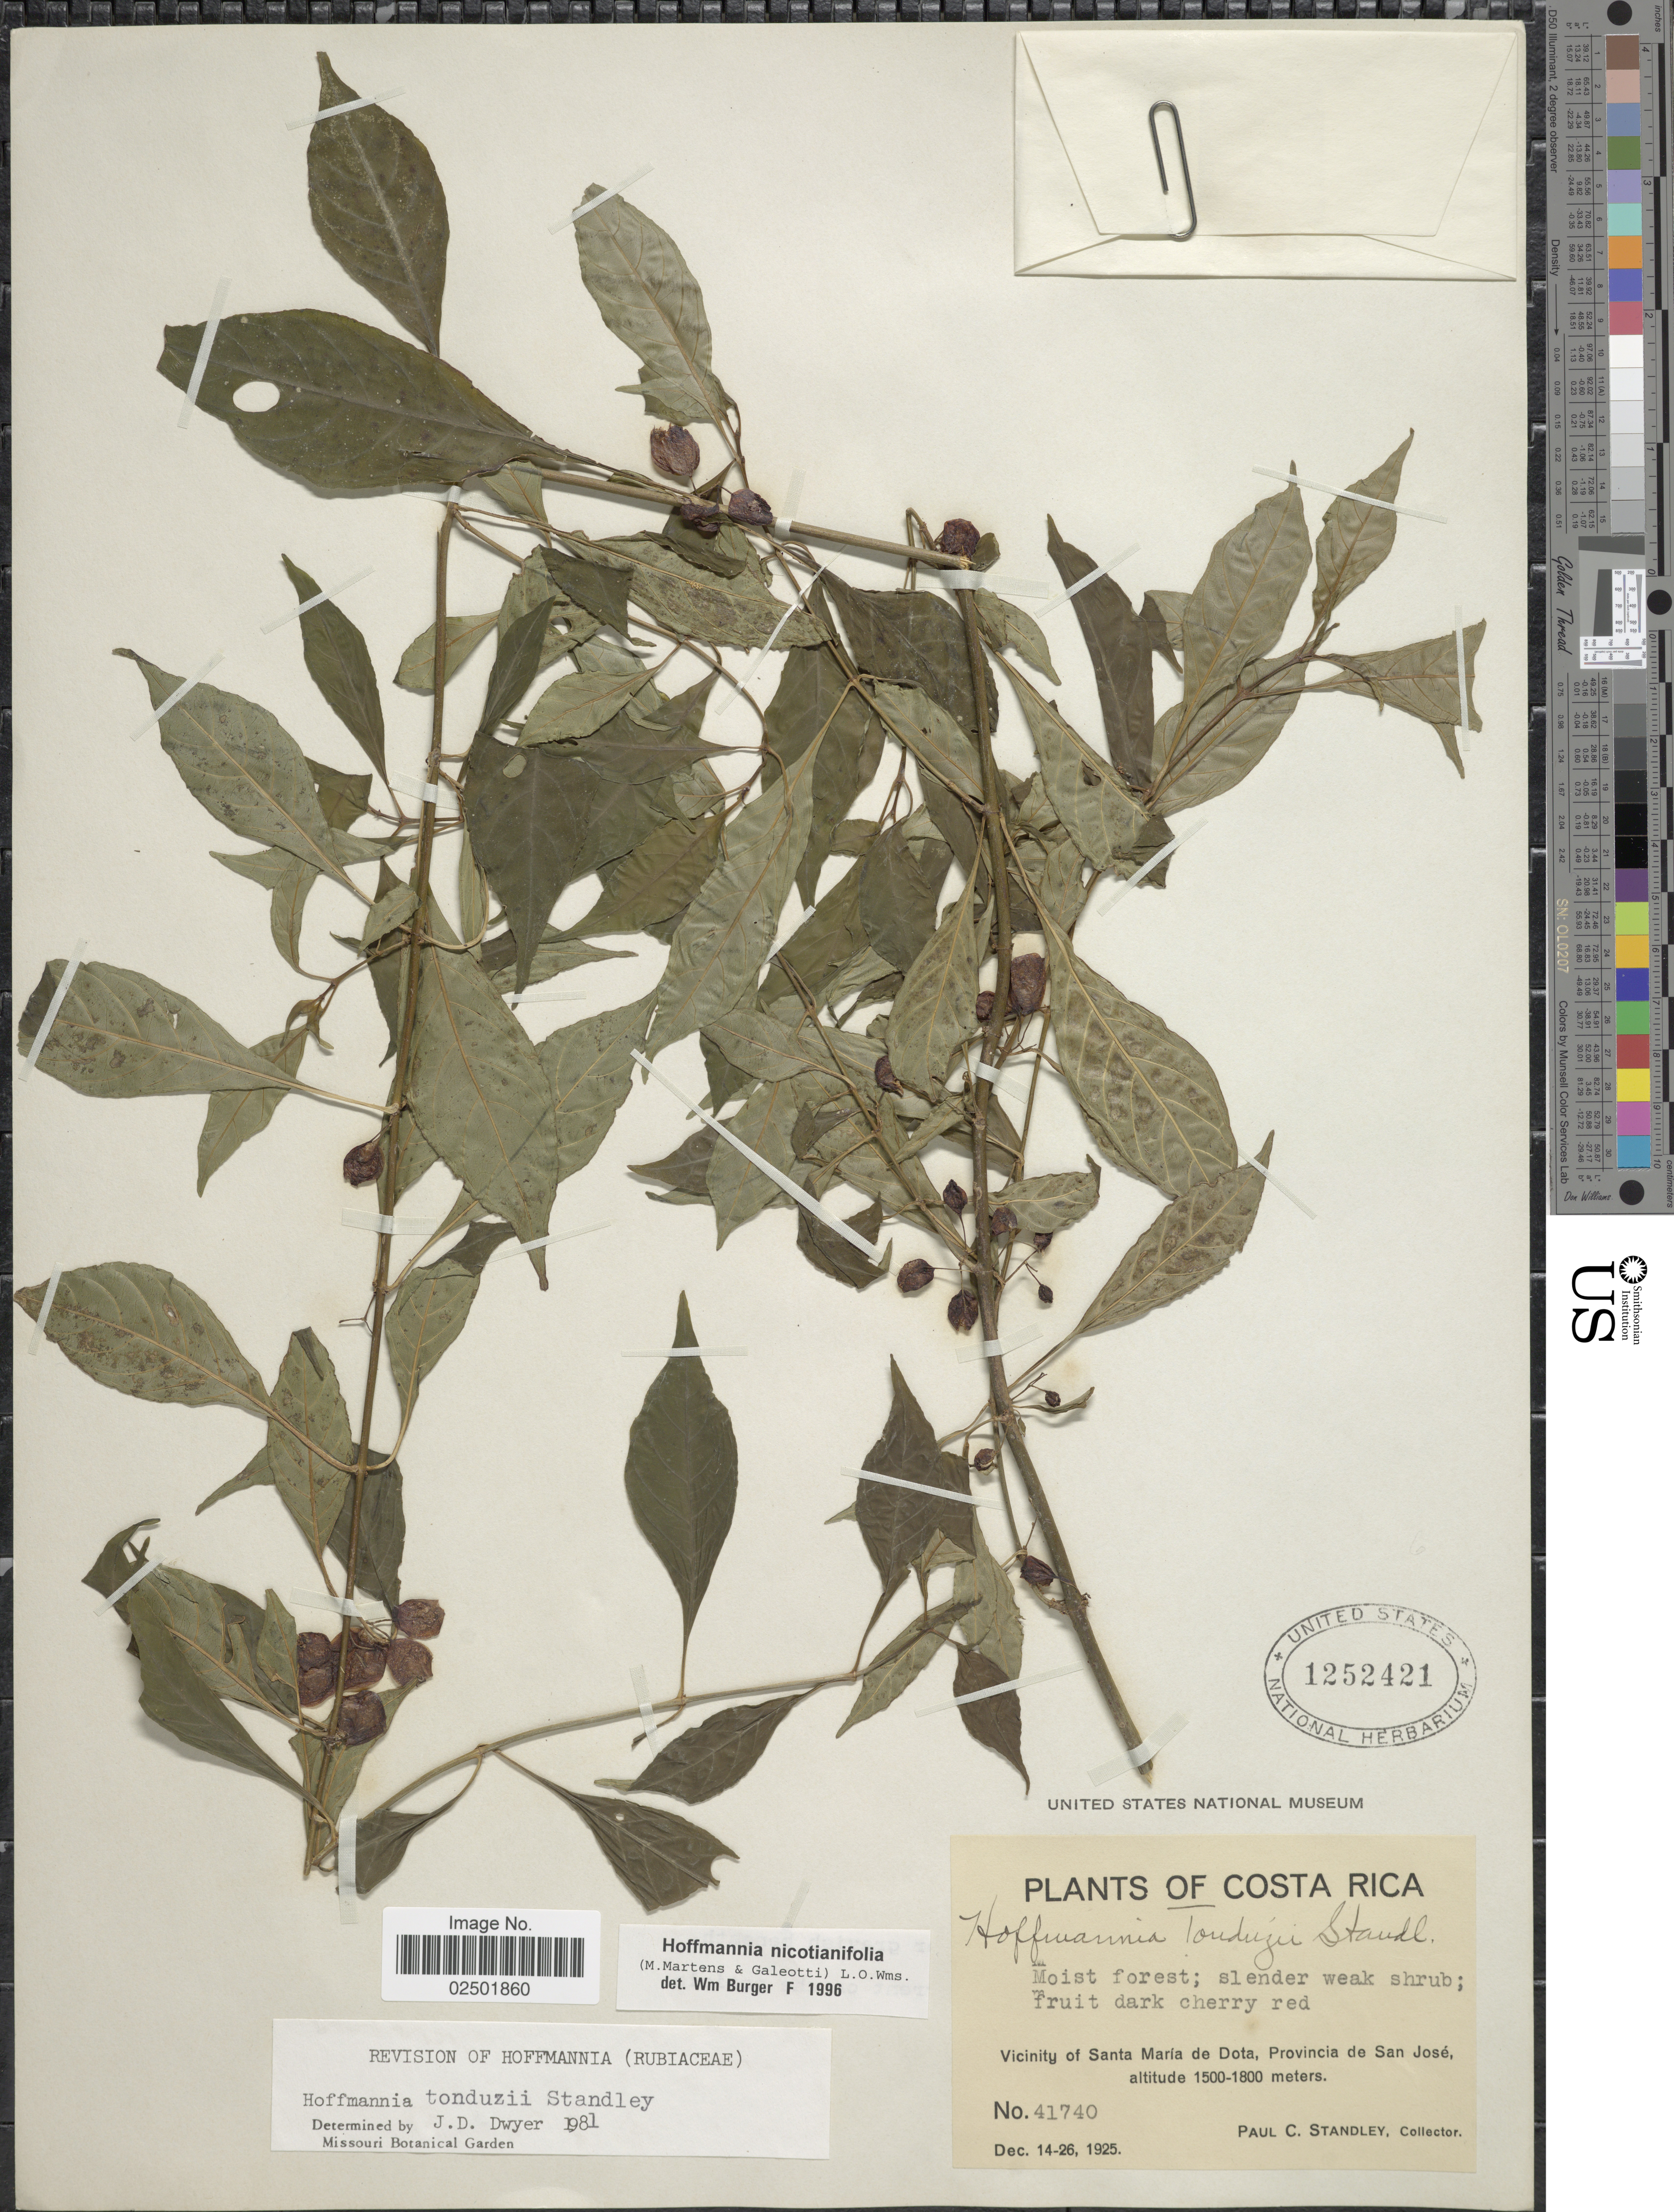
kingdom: Plantae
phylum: Tracheophyta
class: Magnoliopsida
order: Gentianales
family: Rubiaceae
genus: Hoffmannia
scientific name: Hoffmannia nicotianifolia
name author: (M. Martens & Galeoti) L.O. Williams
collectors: P. C. Standley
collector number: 41740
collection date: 1925-12-14/1925-12-26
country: Costa Rica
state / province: San José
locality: Vicinity of Santa María de Dota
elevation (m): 1500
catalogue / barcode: US 1252421